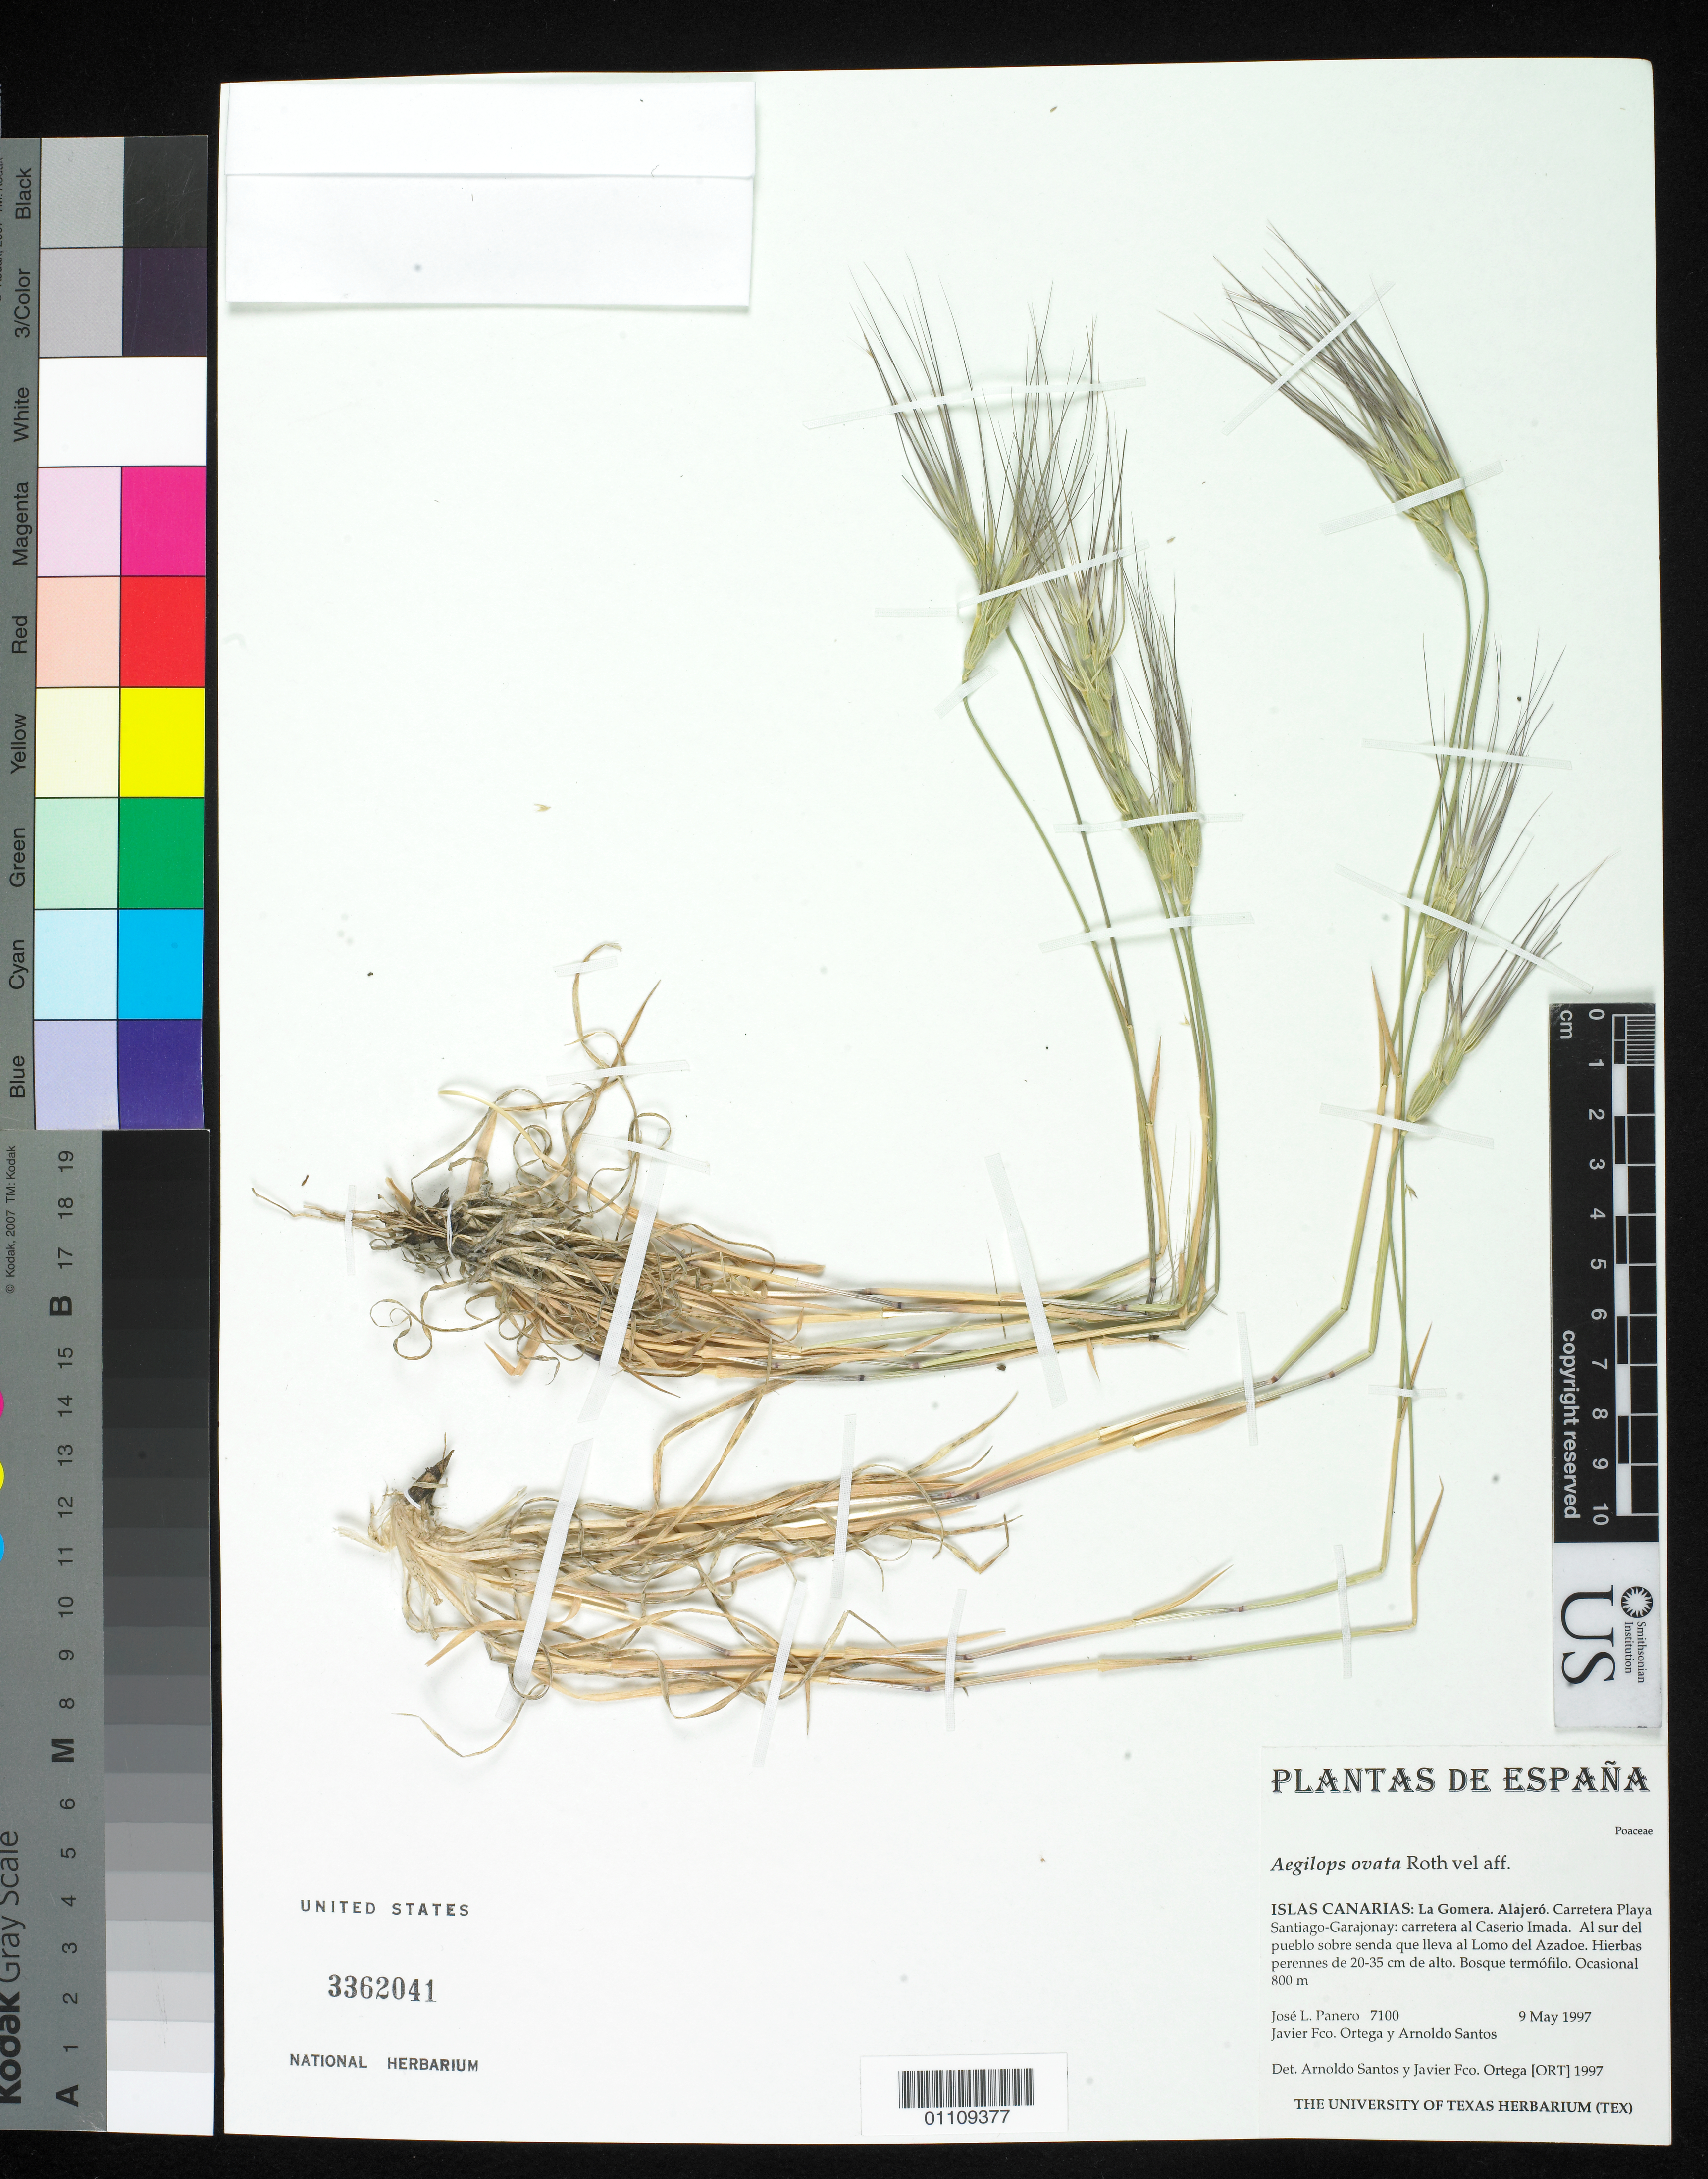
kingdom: Plantae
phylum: Tracheophyta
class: Liliopsida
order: Poales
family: Poaceae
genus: Aegilops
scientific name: Aegilops ovata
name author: L.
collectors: J. L. Panero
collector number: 7100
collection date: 1997-05-09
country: Spain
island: La Gomera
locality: Alajero, Carretera Playa Santiago-Garajonay: carretera al Caserio Imada.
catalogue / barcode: US 3362041